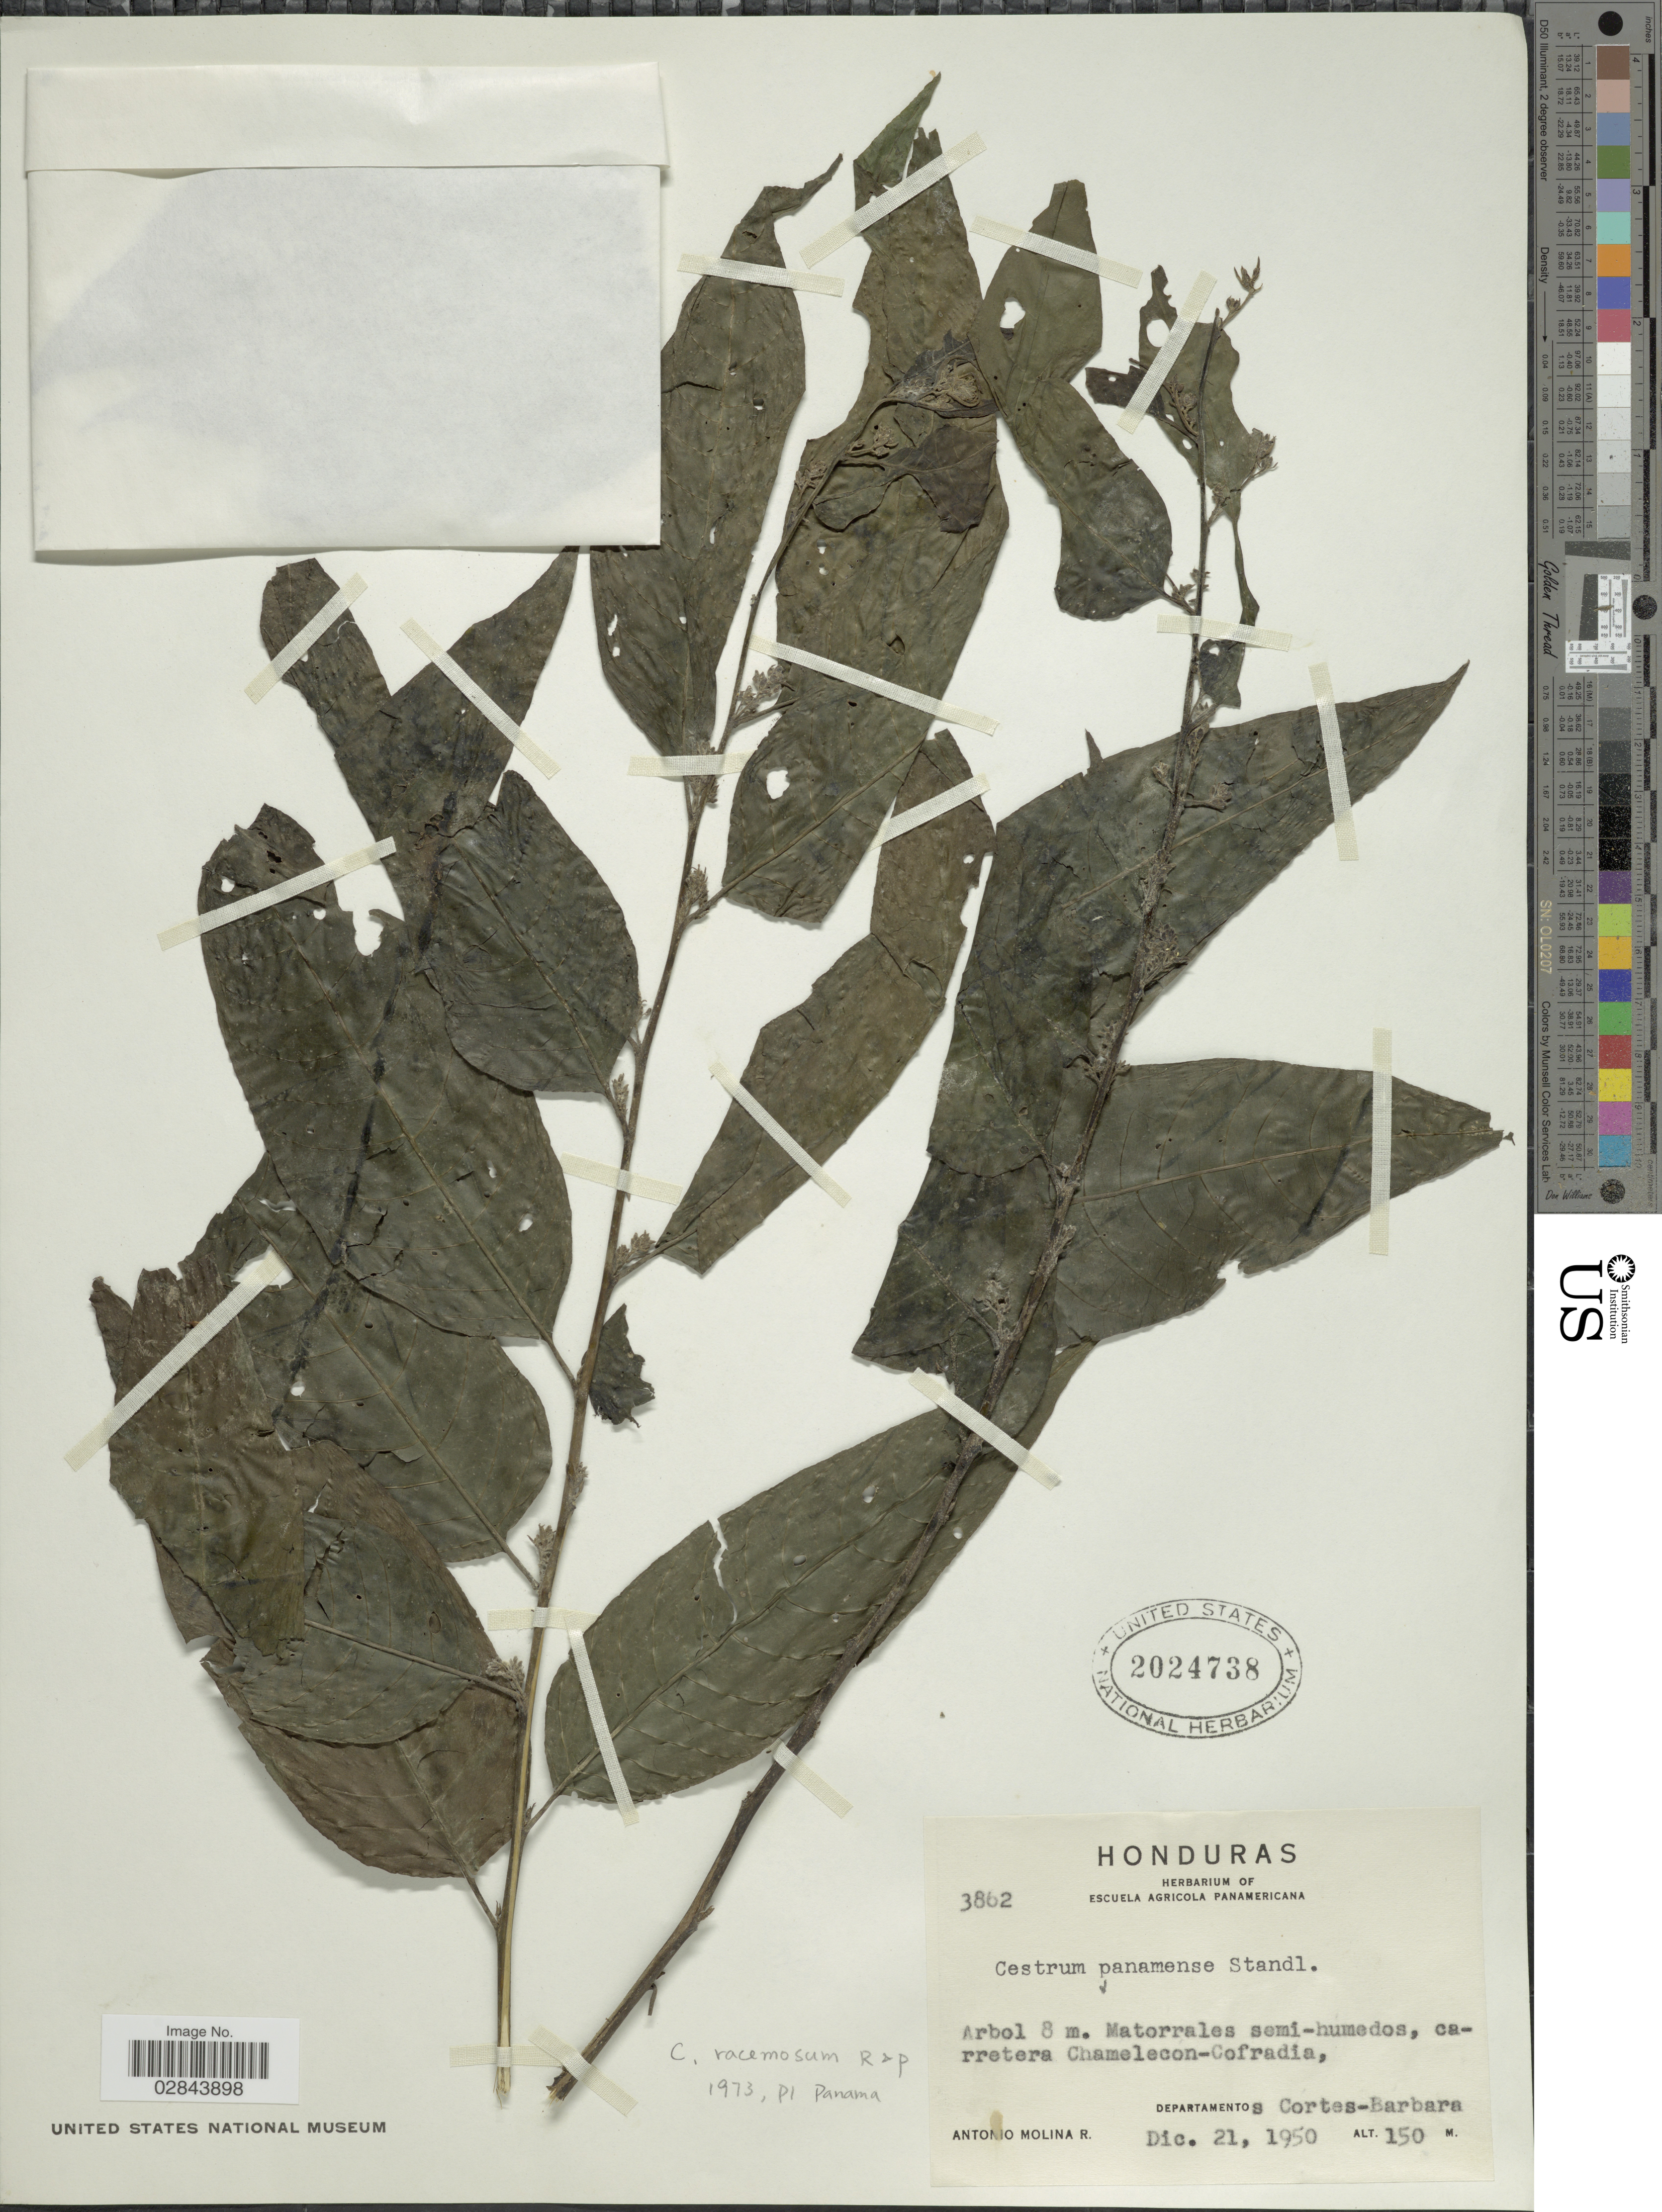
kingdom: Plantae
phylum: Tracheophyta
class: Magnoliopsida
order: Solanales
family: Solanaceae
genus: Cestrum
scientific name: Cestrum racemosum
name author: Ruiz & Pav.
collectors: A. Molina R.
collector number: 3862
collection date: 1950-12-21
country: Honduras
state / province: Cortés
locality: Matorrales semi-humedos, carretera Chamelecon-Cofradia, Departamentos Cortes-Barbara.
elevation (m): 150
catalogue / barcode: US 2024738